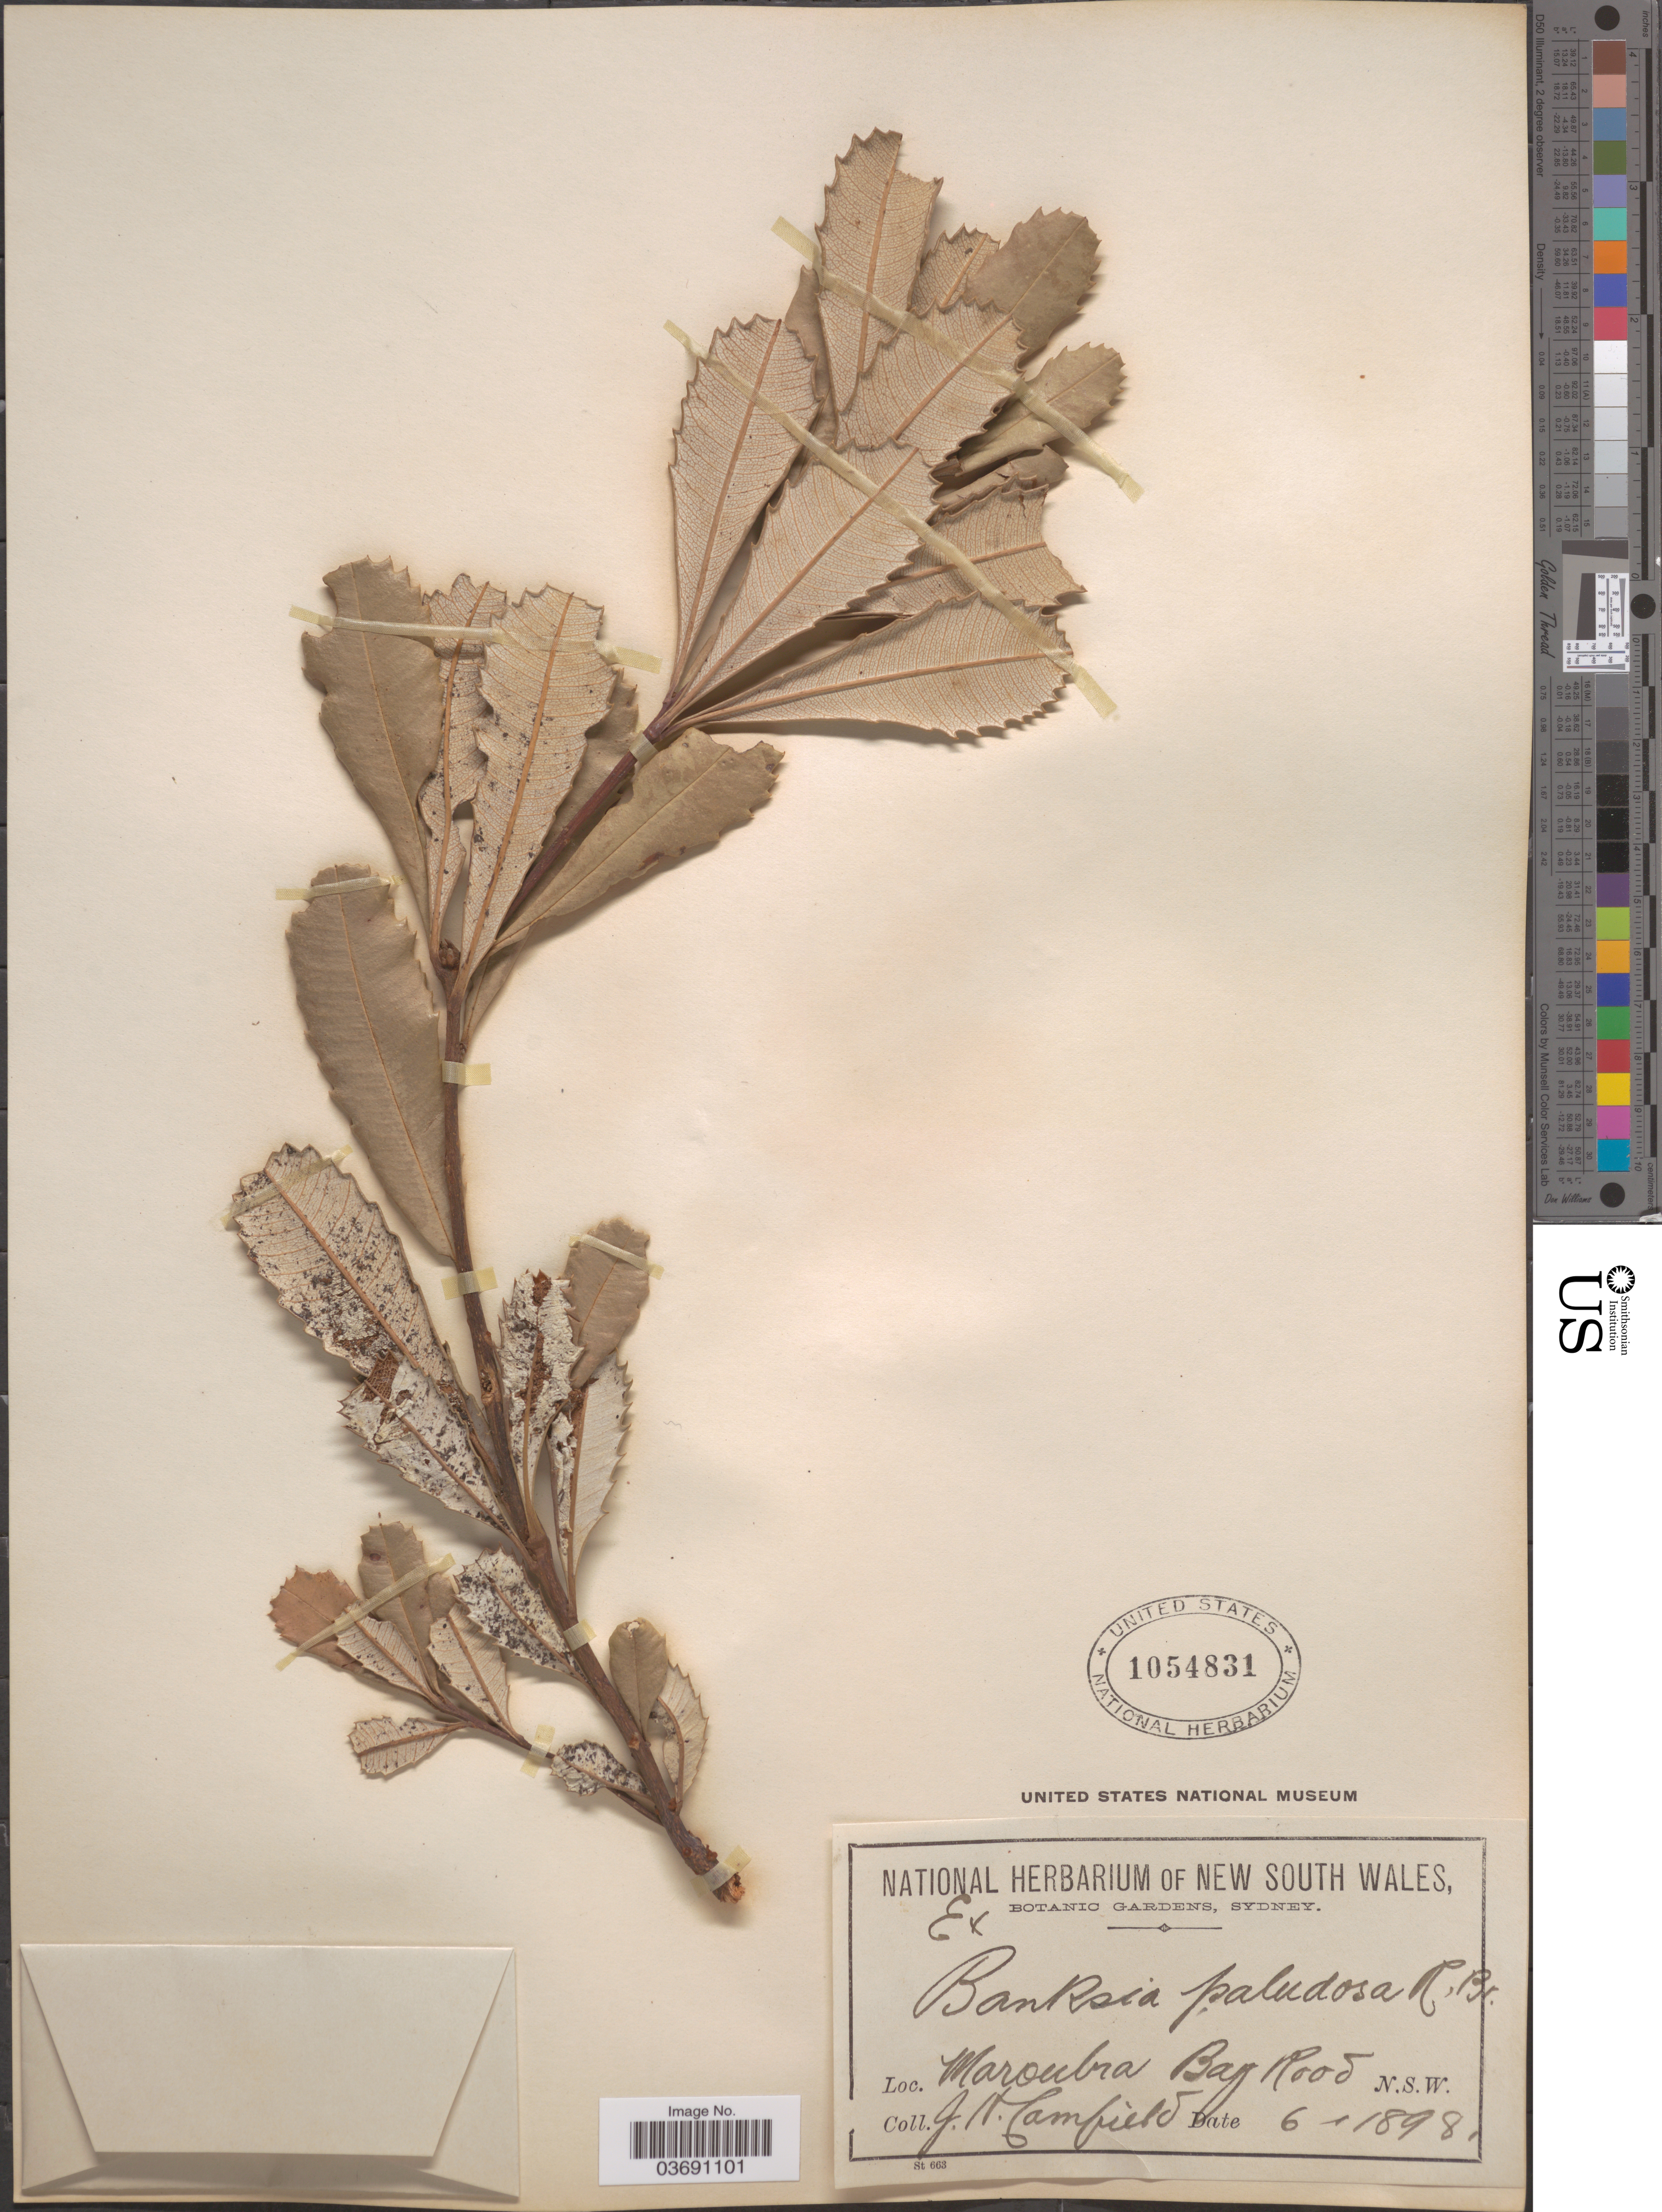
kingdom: Plantae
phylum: Tracheophyta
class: Magnoliopsida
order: Proteales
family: Proteaceae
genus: Banksia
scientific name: Banksia paludosa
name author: R. Br.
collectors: J. Camfield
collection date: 1898-06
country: Australia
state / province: New South Wales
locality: Maroubra Bay Road.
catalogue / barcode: US 1054831